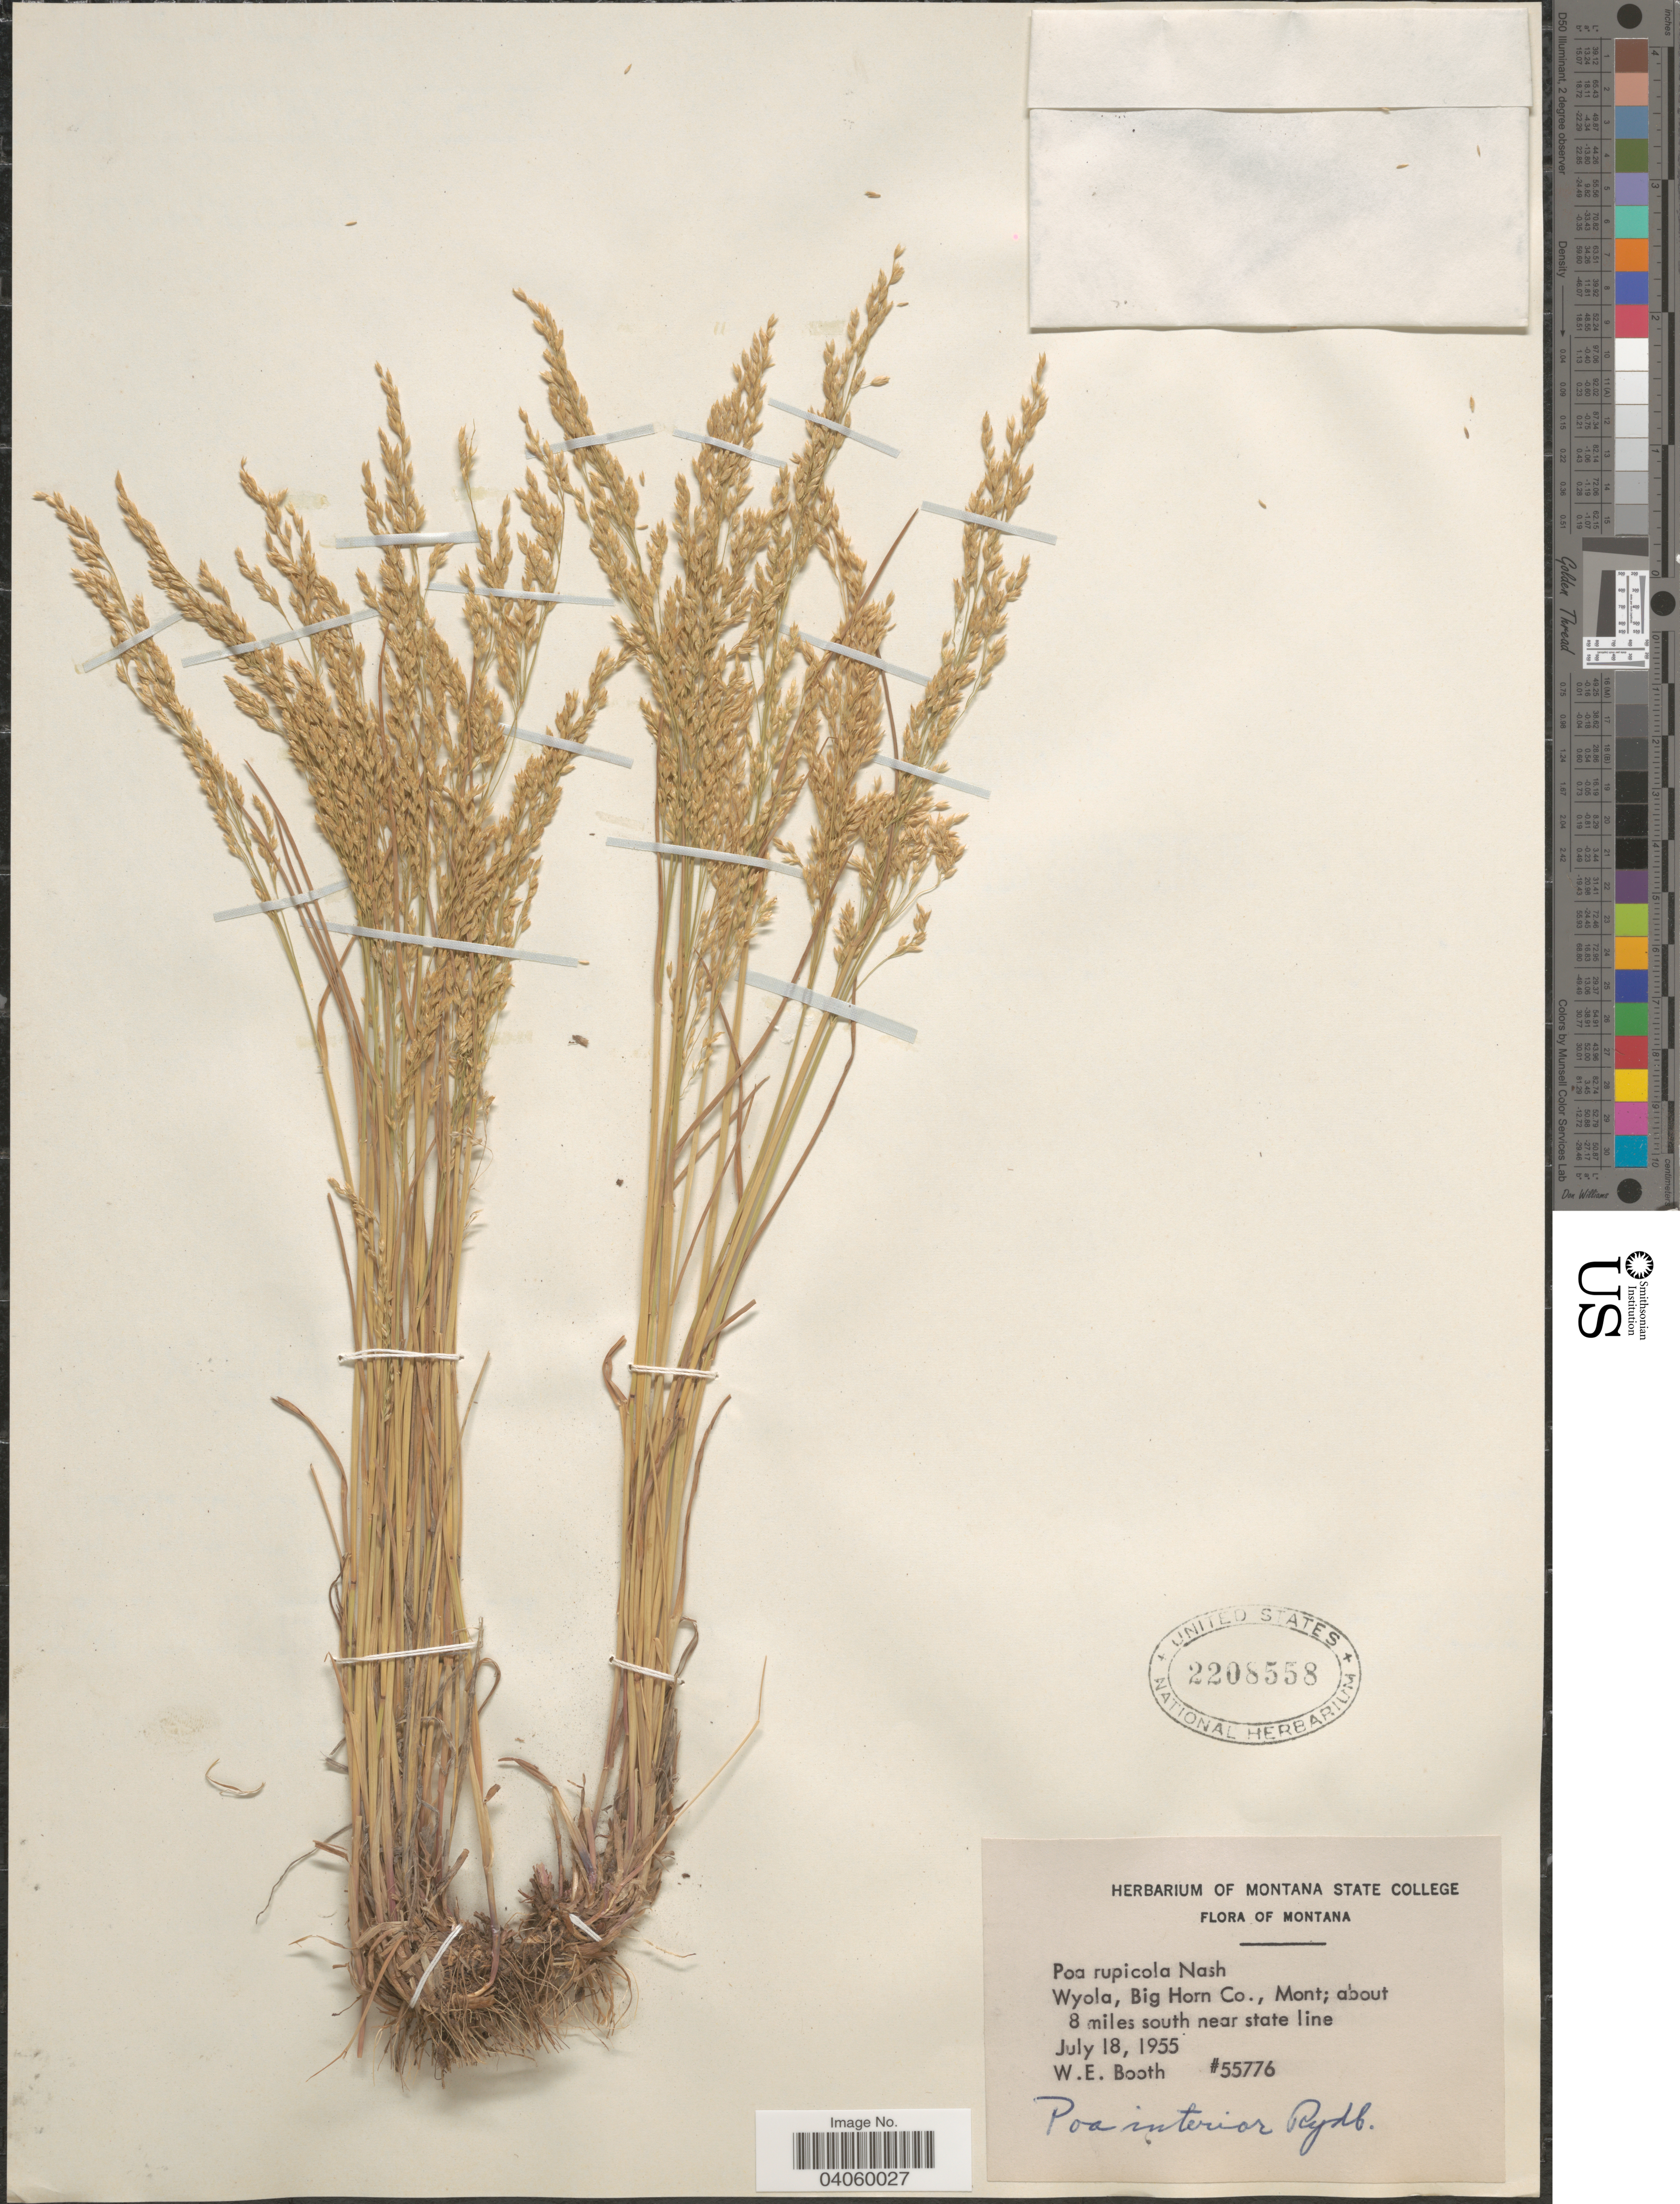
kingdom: Plantae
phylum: Tracheophyta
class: Liliopsida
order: Poales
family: Poaceae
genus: Poa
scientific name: Poa interior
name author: Rydb.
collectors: W. Booth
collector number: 55776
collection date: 1955-07-18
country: United States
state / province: Montana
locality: Wyola, Big Horn Co., about 8 miles south near state line.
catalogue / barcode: US 2208558